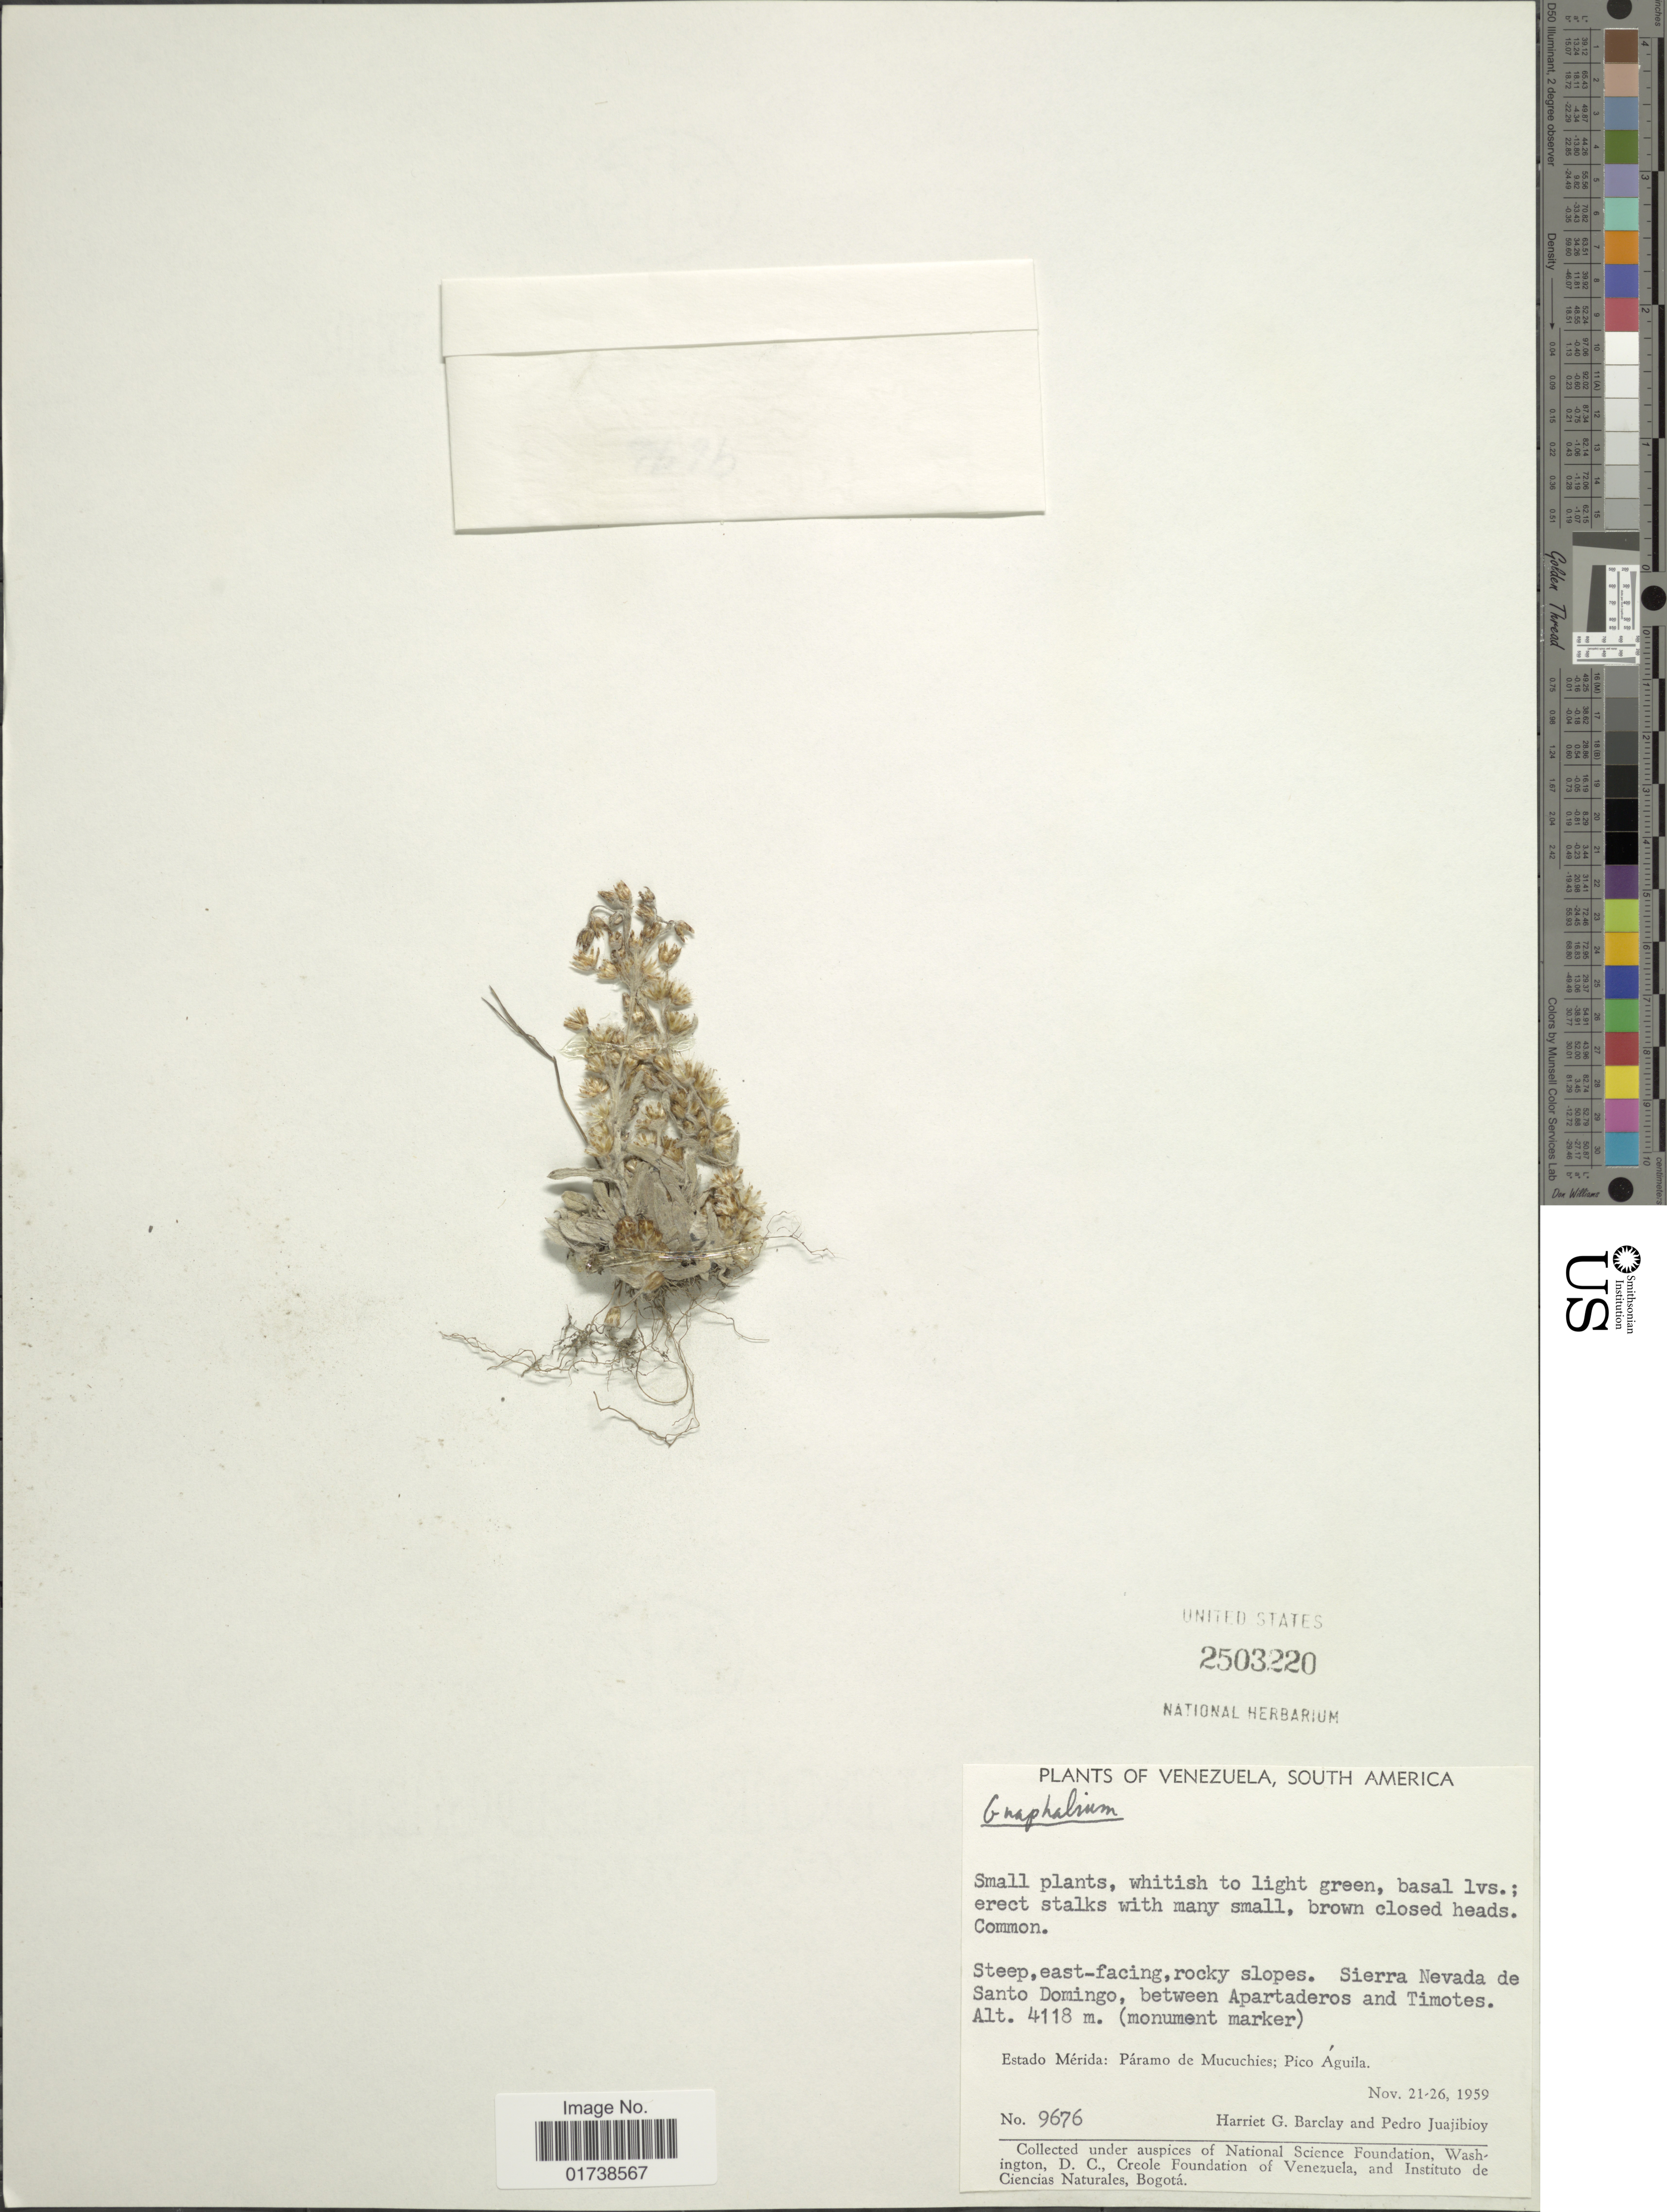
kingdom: Plantae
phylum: Tracheophyta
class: Magnoliopsida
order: Asterales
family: Asteraceae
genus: Gamochaeta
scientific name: Gamochaeta pensylvanica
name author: (Willd.) Cabrera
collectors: H. G. Barclay & P. Juajibioy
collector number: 9676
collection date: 1959-11-21/1959-11-26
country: Venezuela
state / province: Mérida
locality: Sierra Nevada de Santo Domingo, between Apartaderos and Timotes, Paramo de Mucuhies; Pico Aguila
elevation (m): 4118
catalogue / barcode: US 2503220